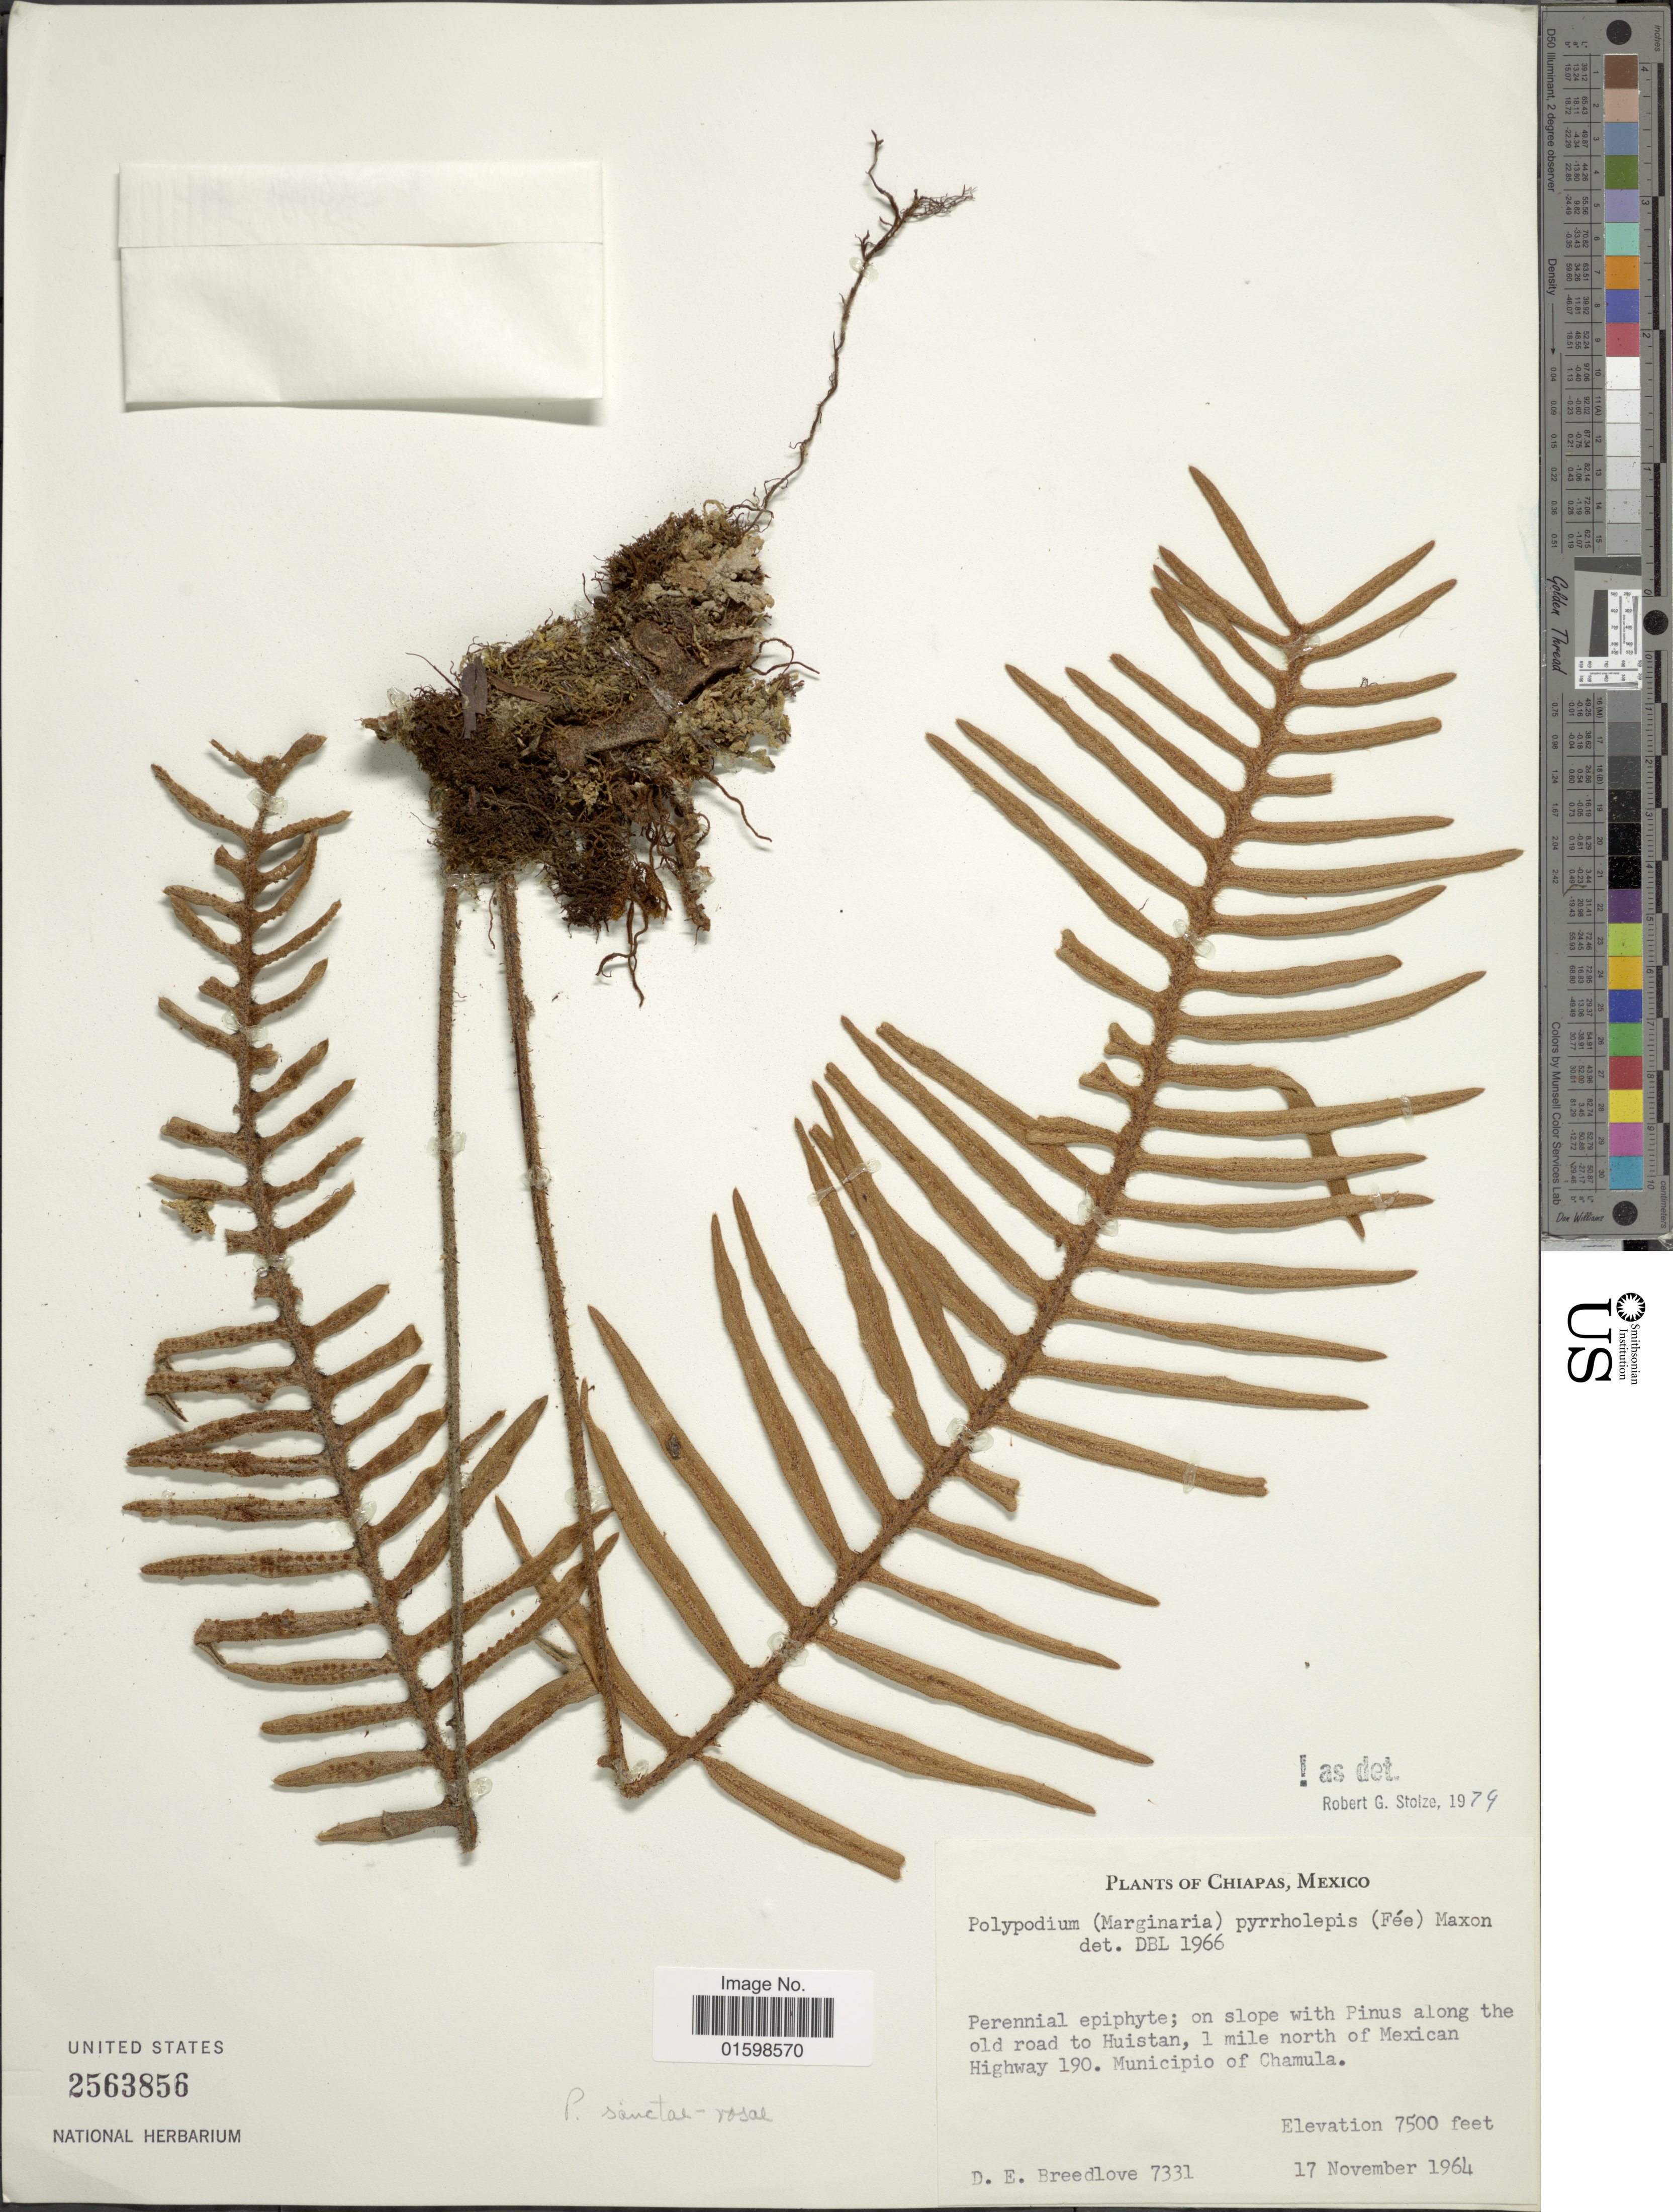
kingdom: Plantae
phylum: Tracheophyta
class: Polypodiopsida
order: Polypodiales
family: Polypodiaceae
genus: Pleopeltis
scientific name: Pleopeltis sanctae-rosae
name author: (Maxon) A.R. Sm. & Tejero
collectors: D. E. Breedlove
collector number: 7331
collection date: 1964-11-17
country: Mexico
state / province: Chiapas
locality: On slope with Pinus along the old road to Huistan, 1 mile north of Mexican Highway 190, Municipio of Chamula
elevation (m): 2286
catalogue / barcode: US 2563856